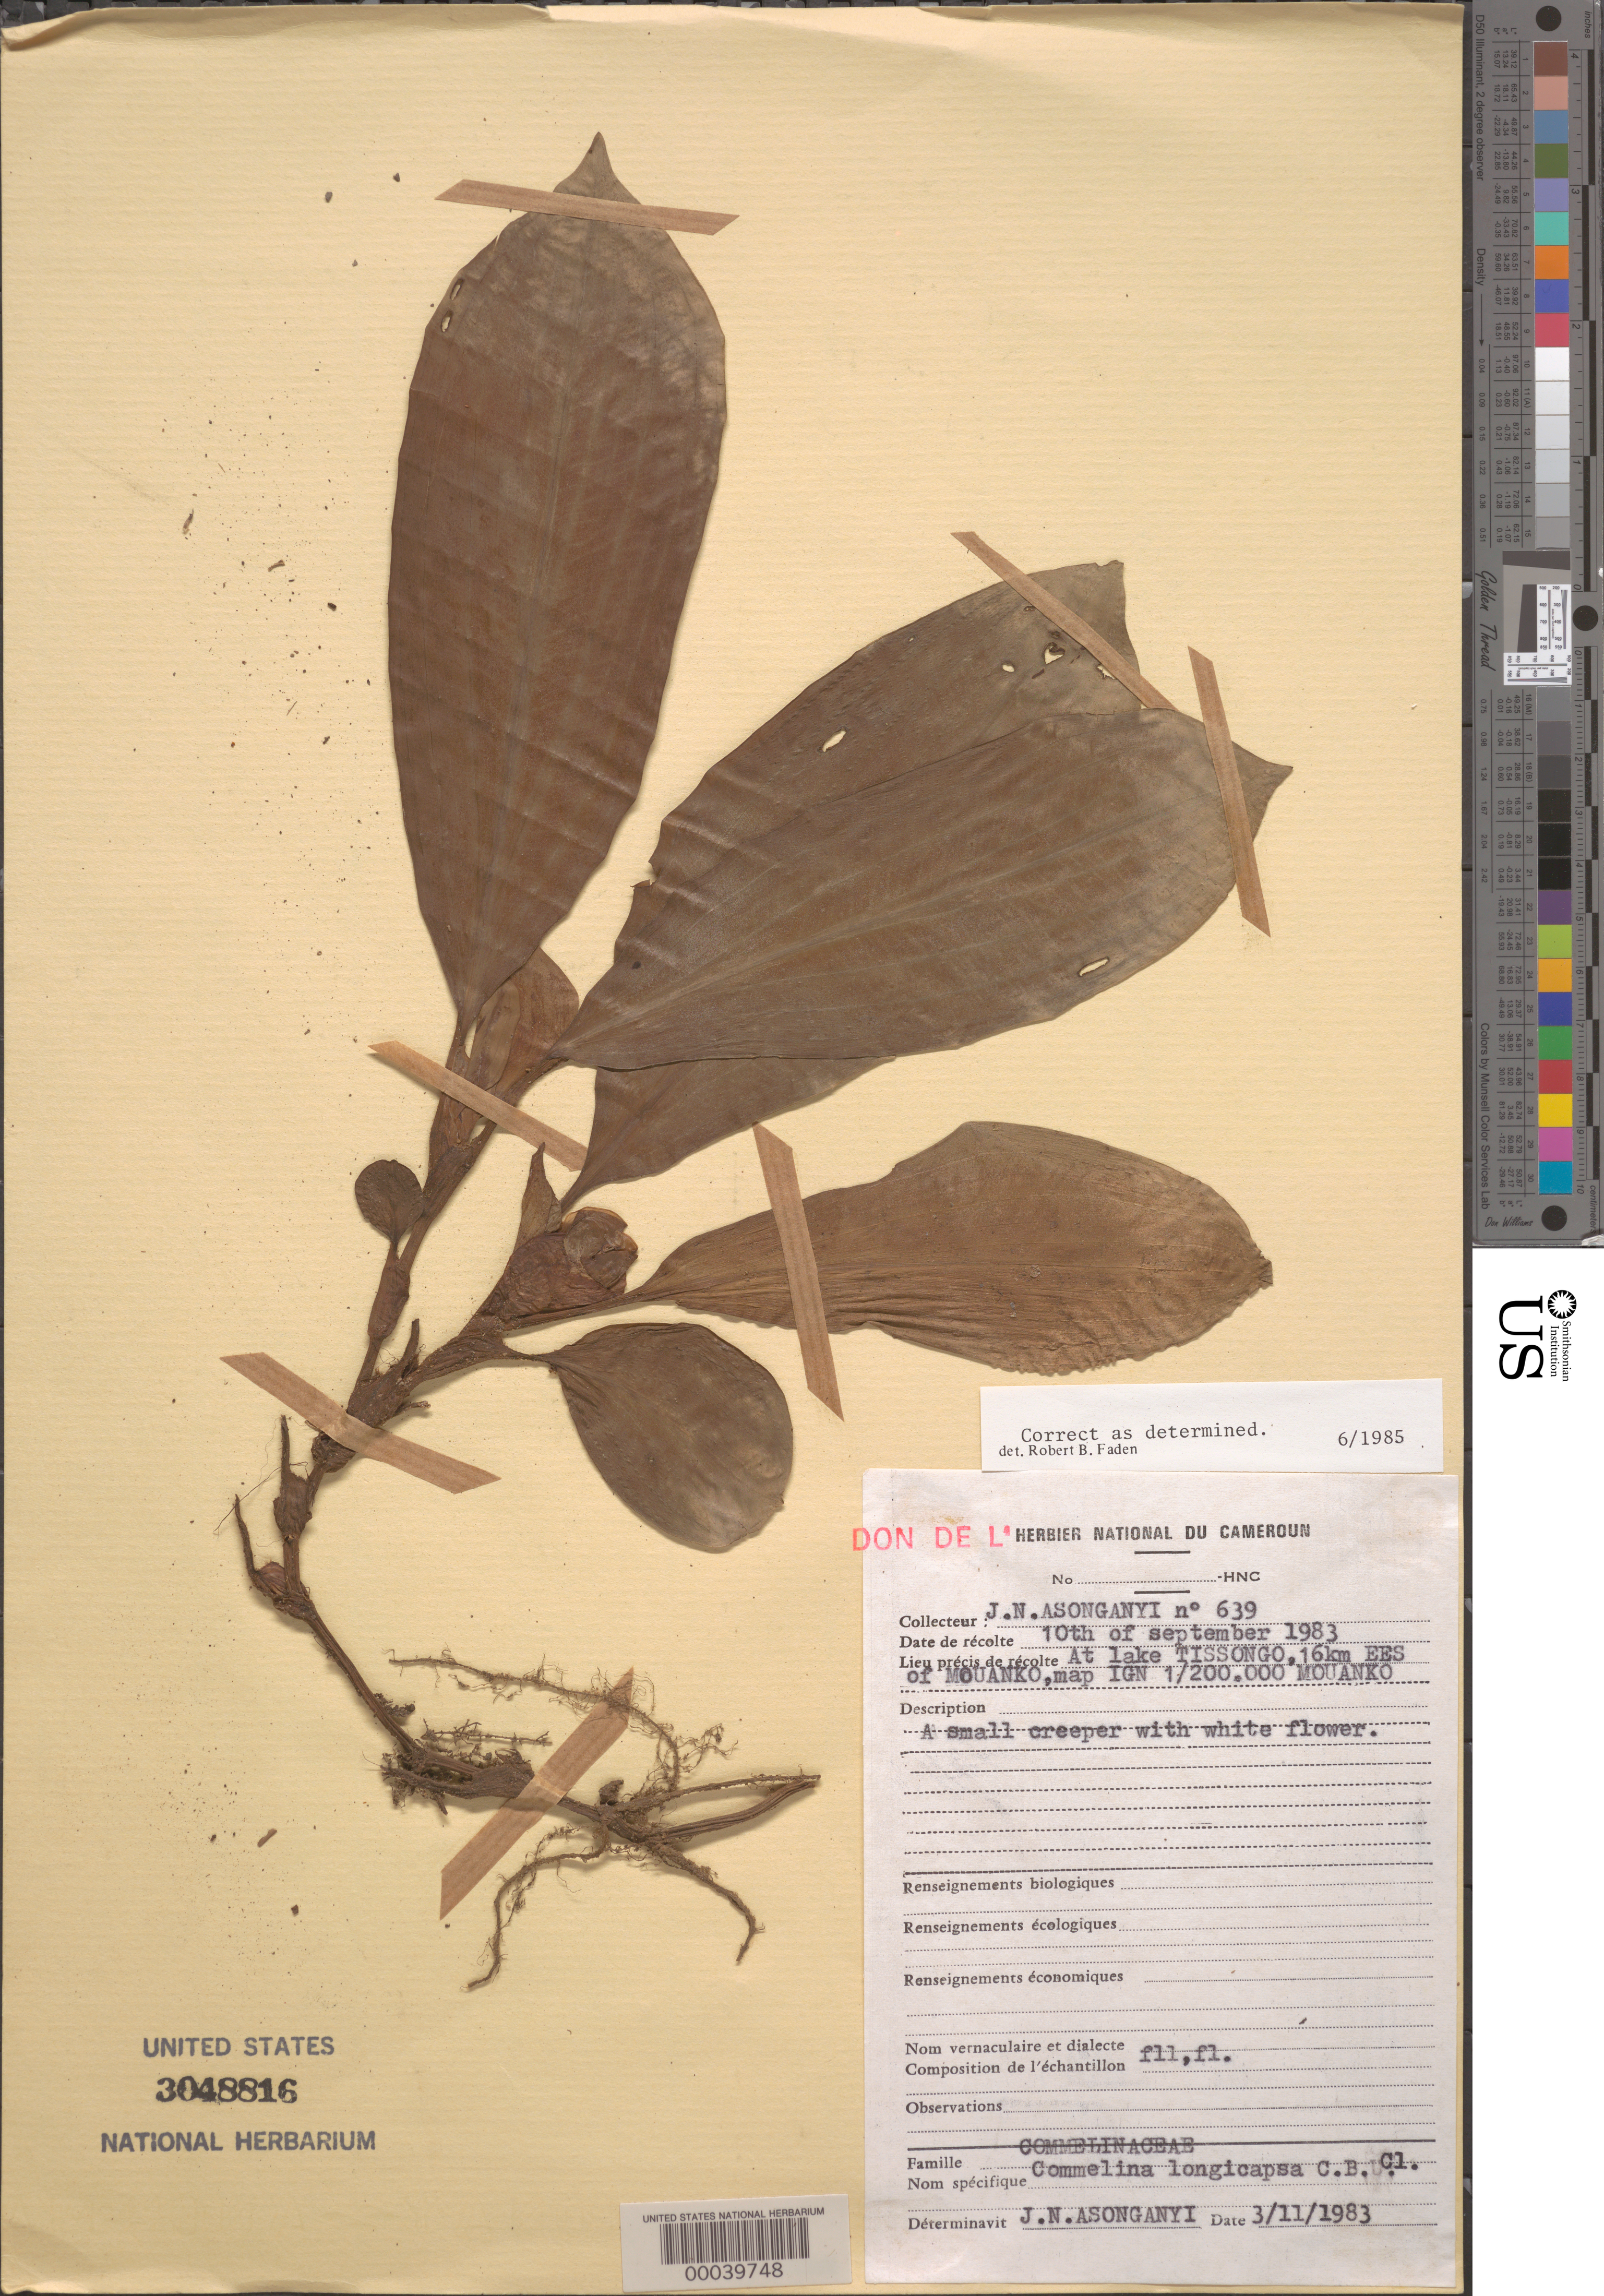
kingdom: Plantae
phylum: Tracheophyta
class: Liliopsida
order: Commelinales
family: Commelinaceae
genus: Commelina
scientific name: Commelina longicapsa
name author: C.B. Clarke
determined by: Asonganyi, J. N.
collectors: J. Asonganyi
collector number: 639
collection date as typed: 10 Sep 1983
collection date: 1983-09-10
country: Cameroon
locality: Lake tissongo, e of mouanko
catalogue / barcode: US 3048816